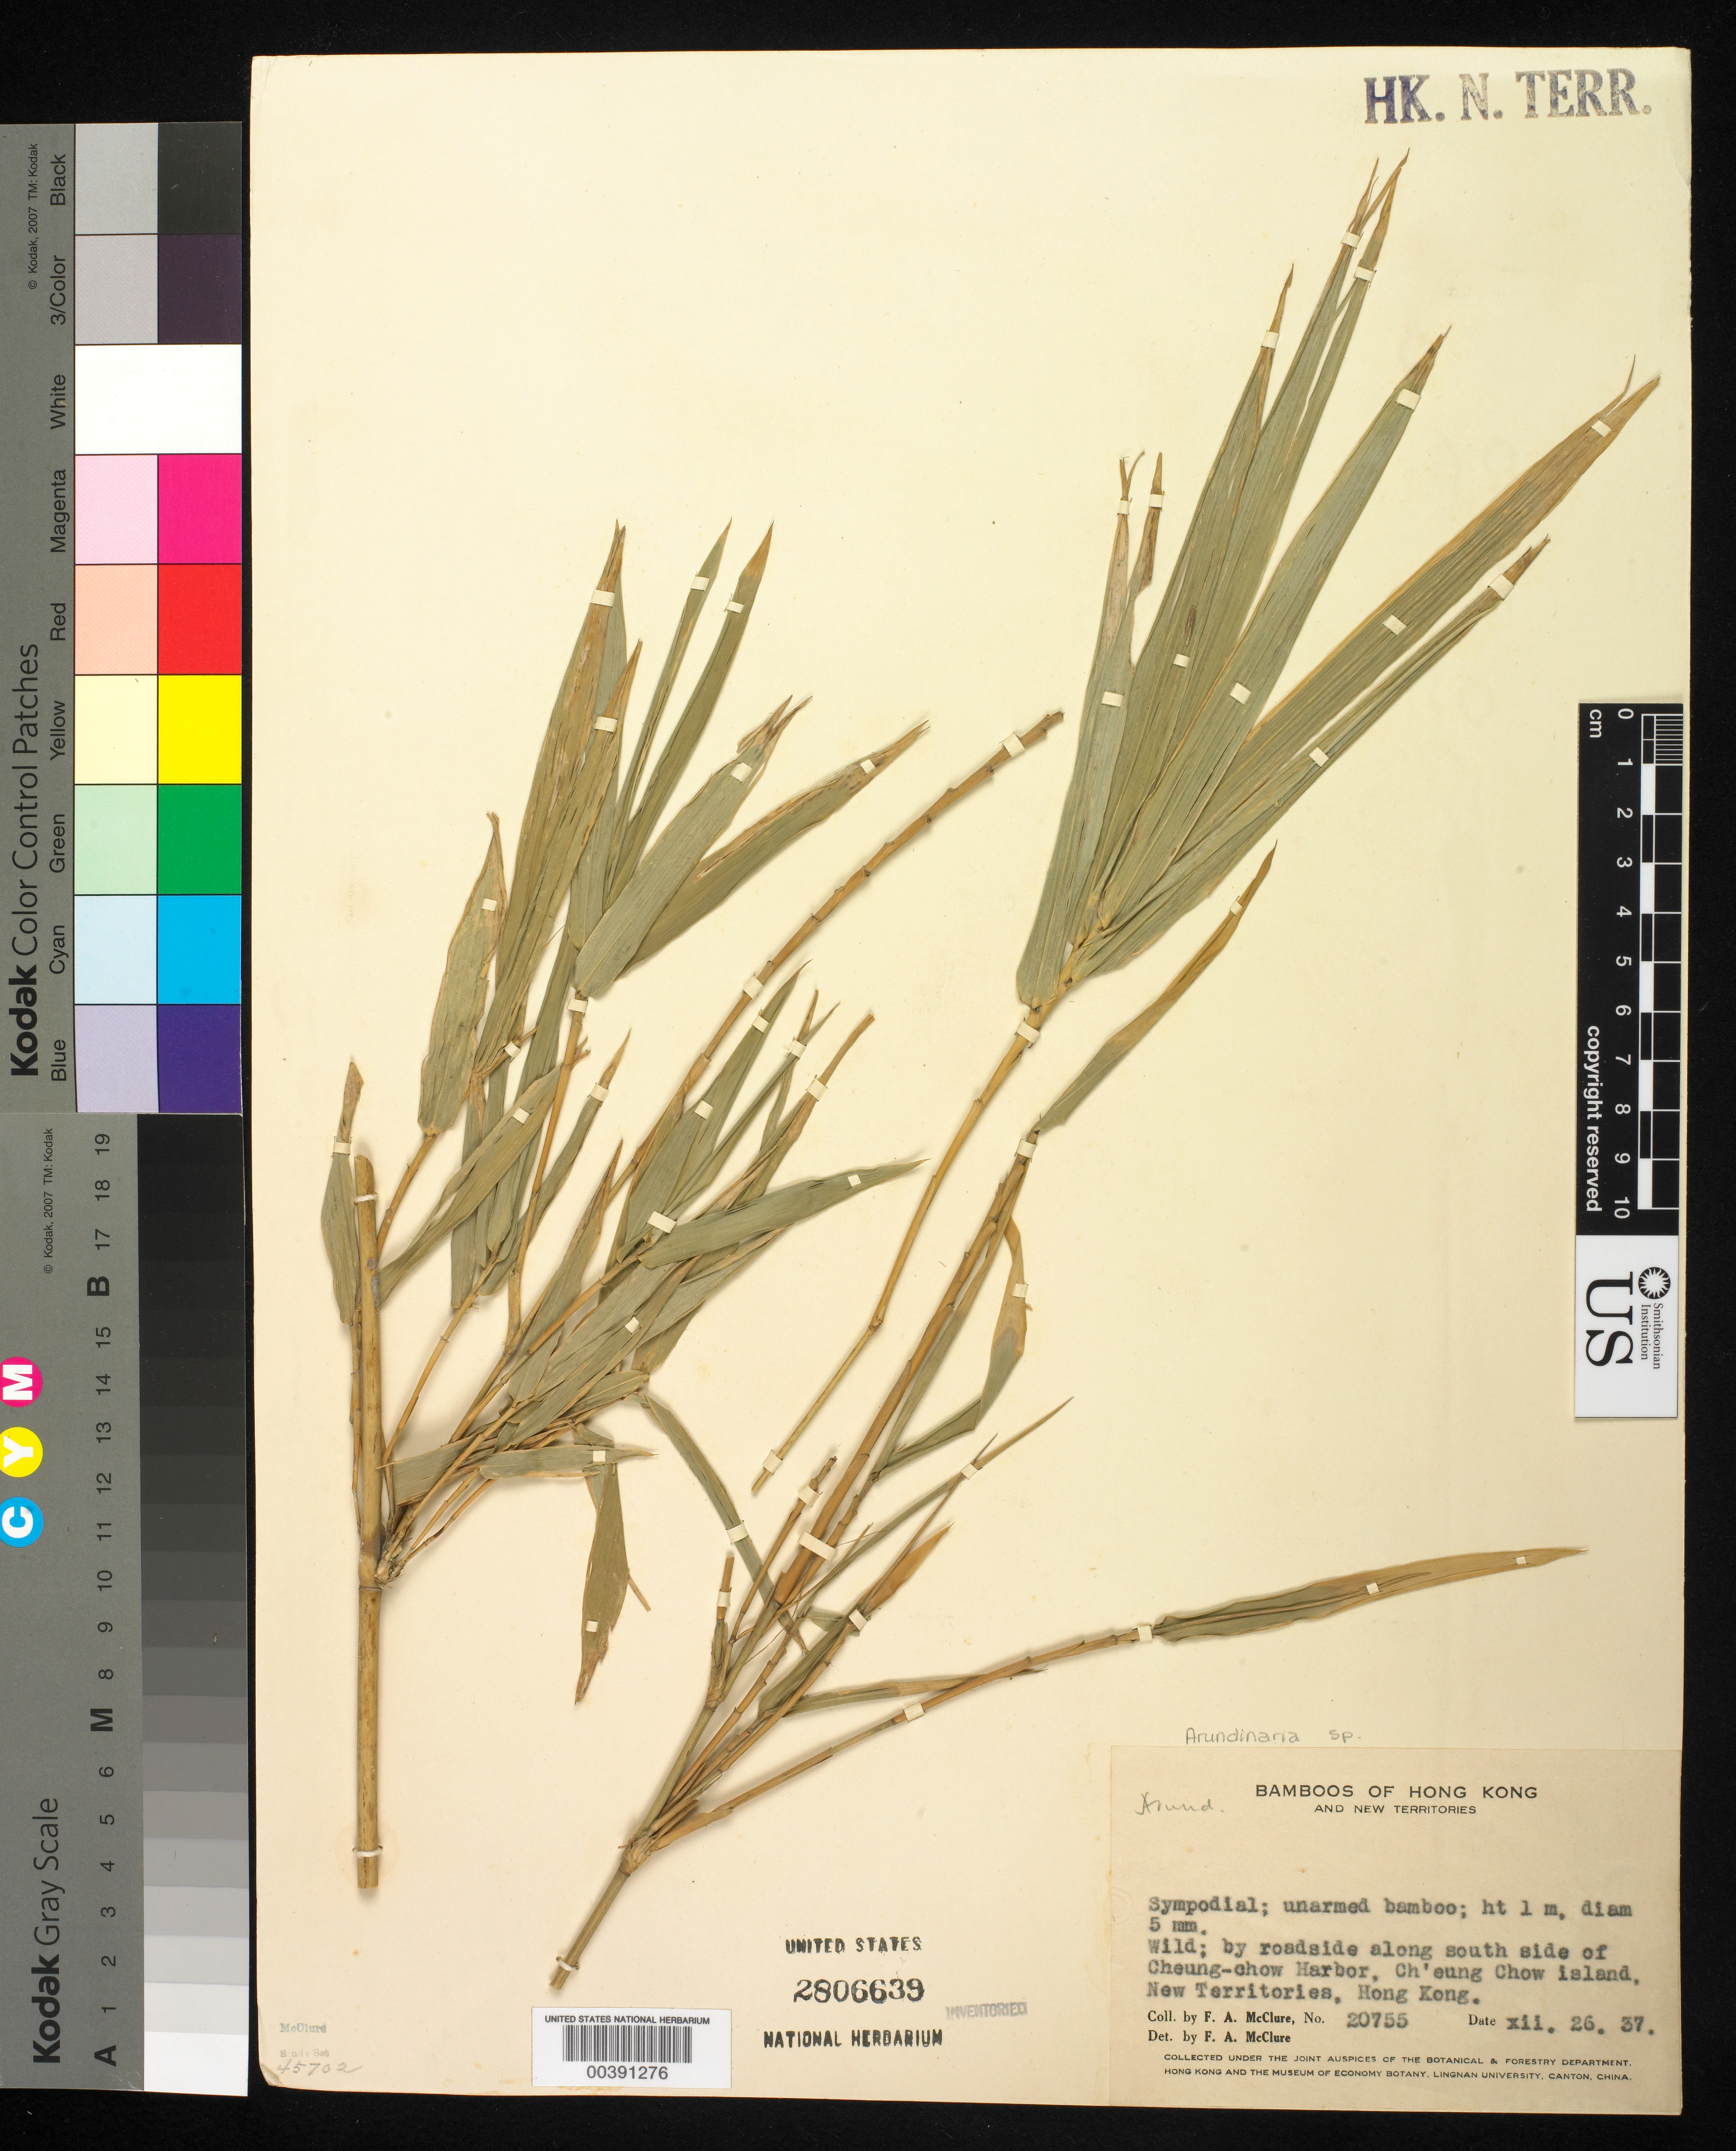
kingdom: Plantae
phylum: Tracheophyta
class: Liliopsida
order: Poales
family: Poaceae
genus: Arundinaria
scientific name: Arundinaria sp.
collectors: F. A. McClure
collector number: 20755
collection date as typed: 26 Dec 1937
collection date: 1937-12-26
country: China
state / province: Hong Kong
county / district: New Territories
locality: Ch'eung chow isl., cheung-chow harbor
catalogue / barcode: US 2806639